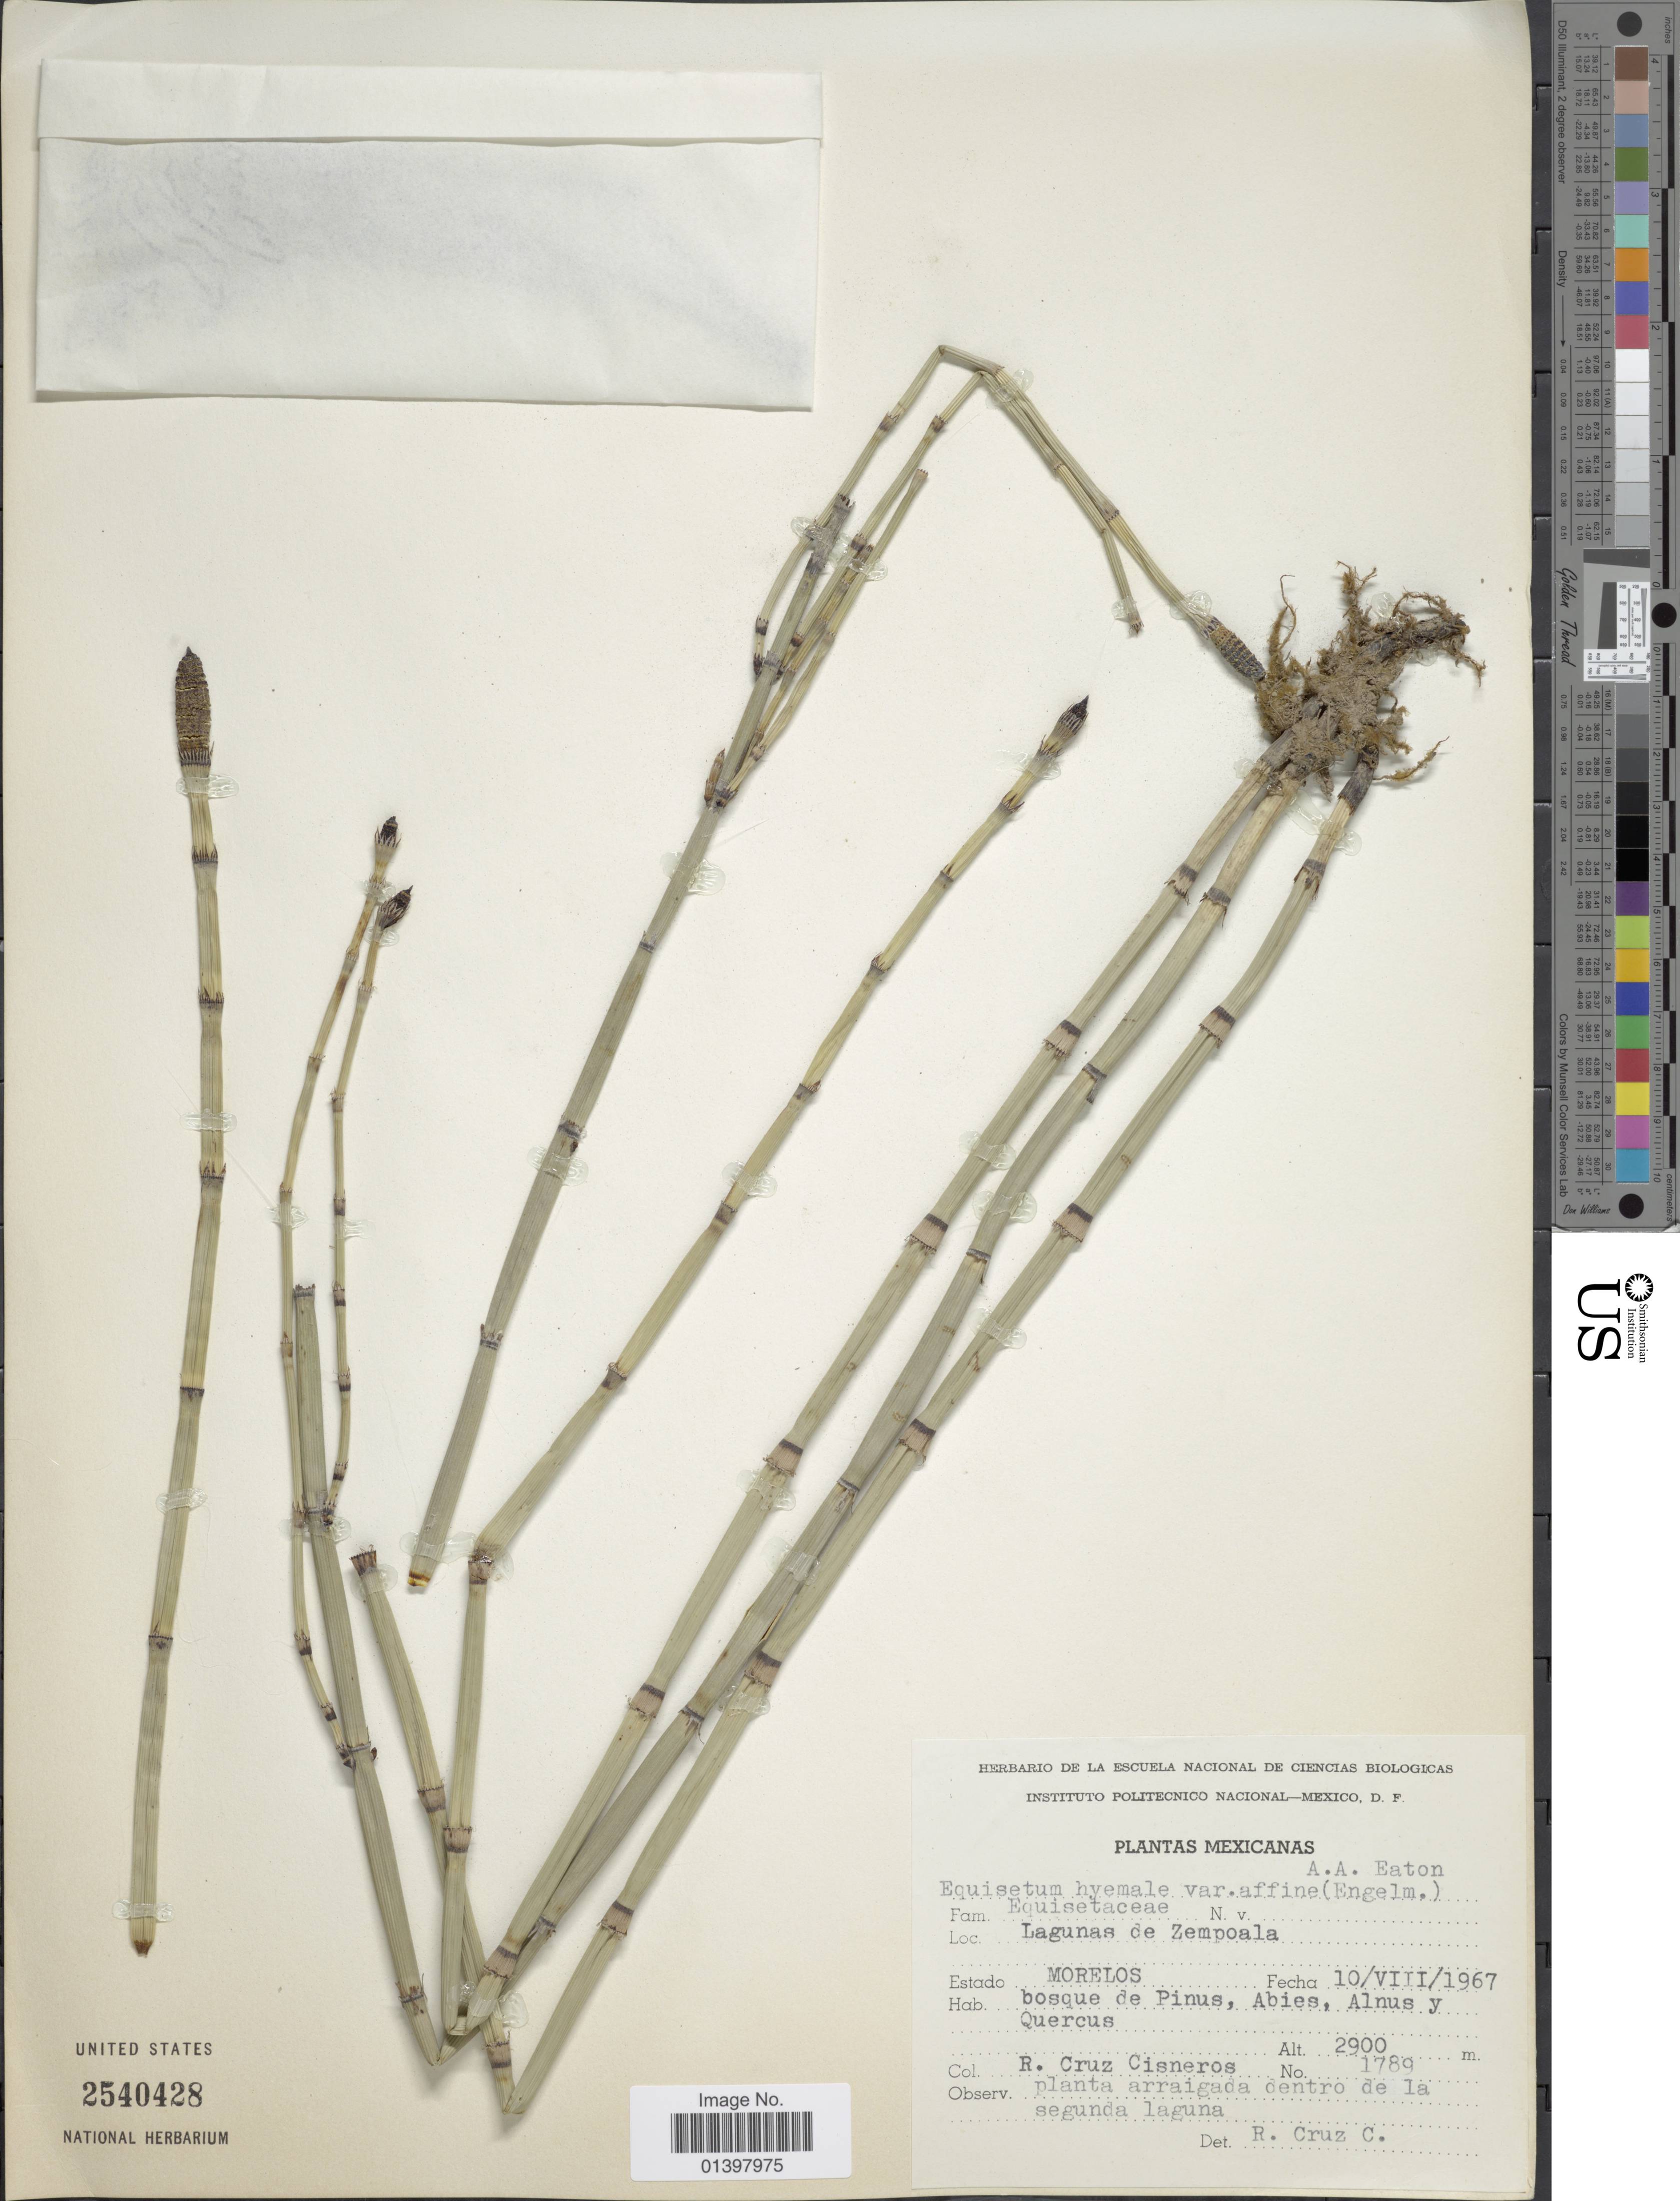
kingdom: Plantae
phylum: Tracheophyta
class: Polypodiopsida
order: Equisetales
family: Equisetaceae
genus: Equisetum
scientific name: Equisetum hyemale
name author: L.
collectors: R. Cruz Cisneros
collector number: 1789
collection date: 1967-08-10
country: Mexico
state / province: Morelos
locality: Lagunas de Zempoala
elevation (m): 2900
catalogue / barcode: US 2540428